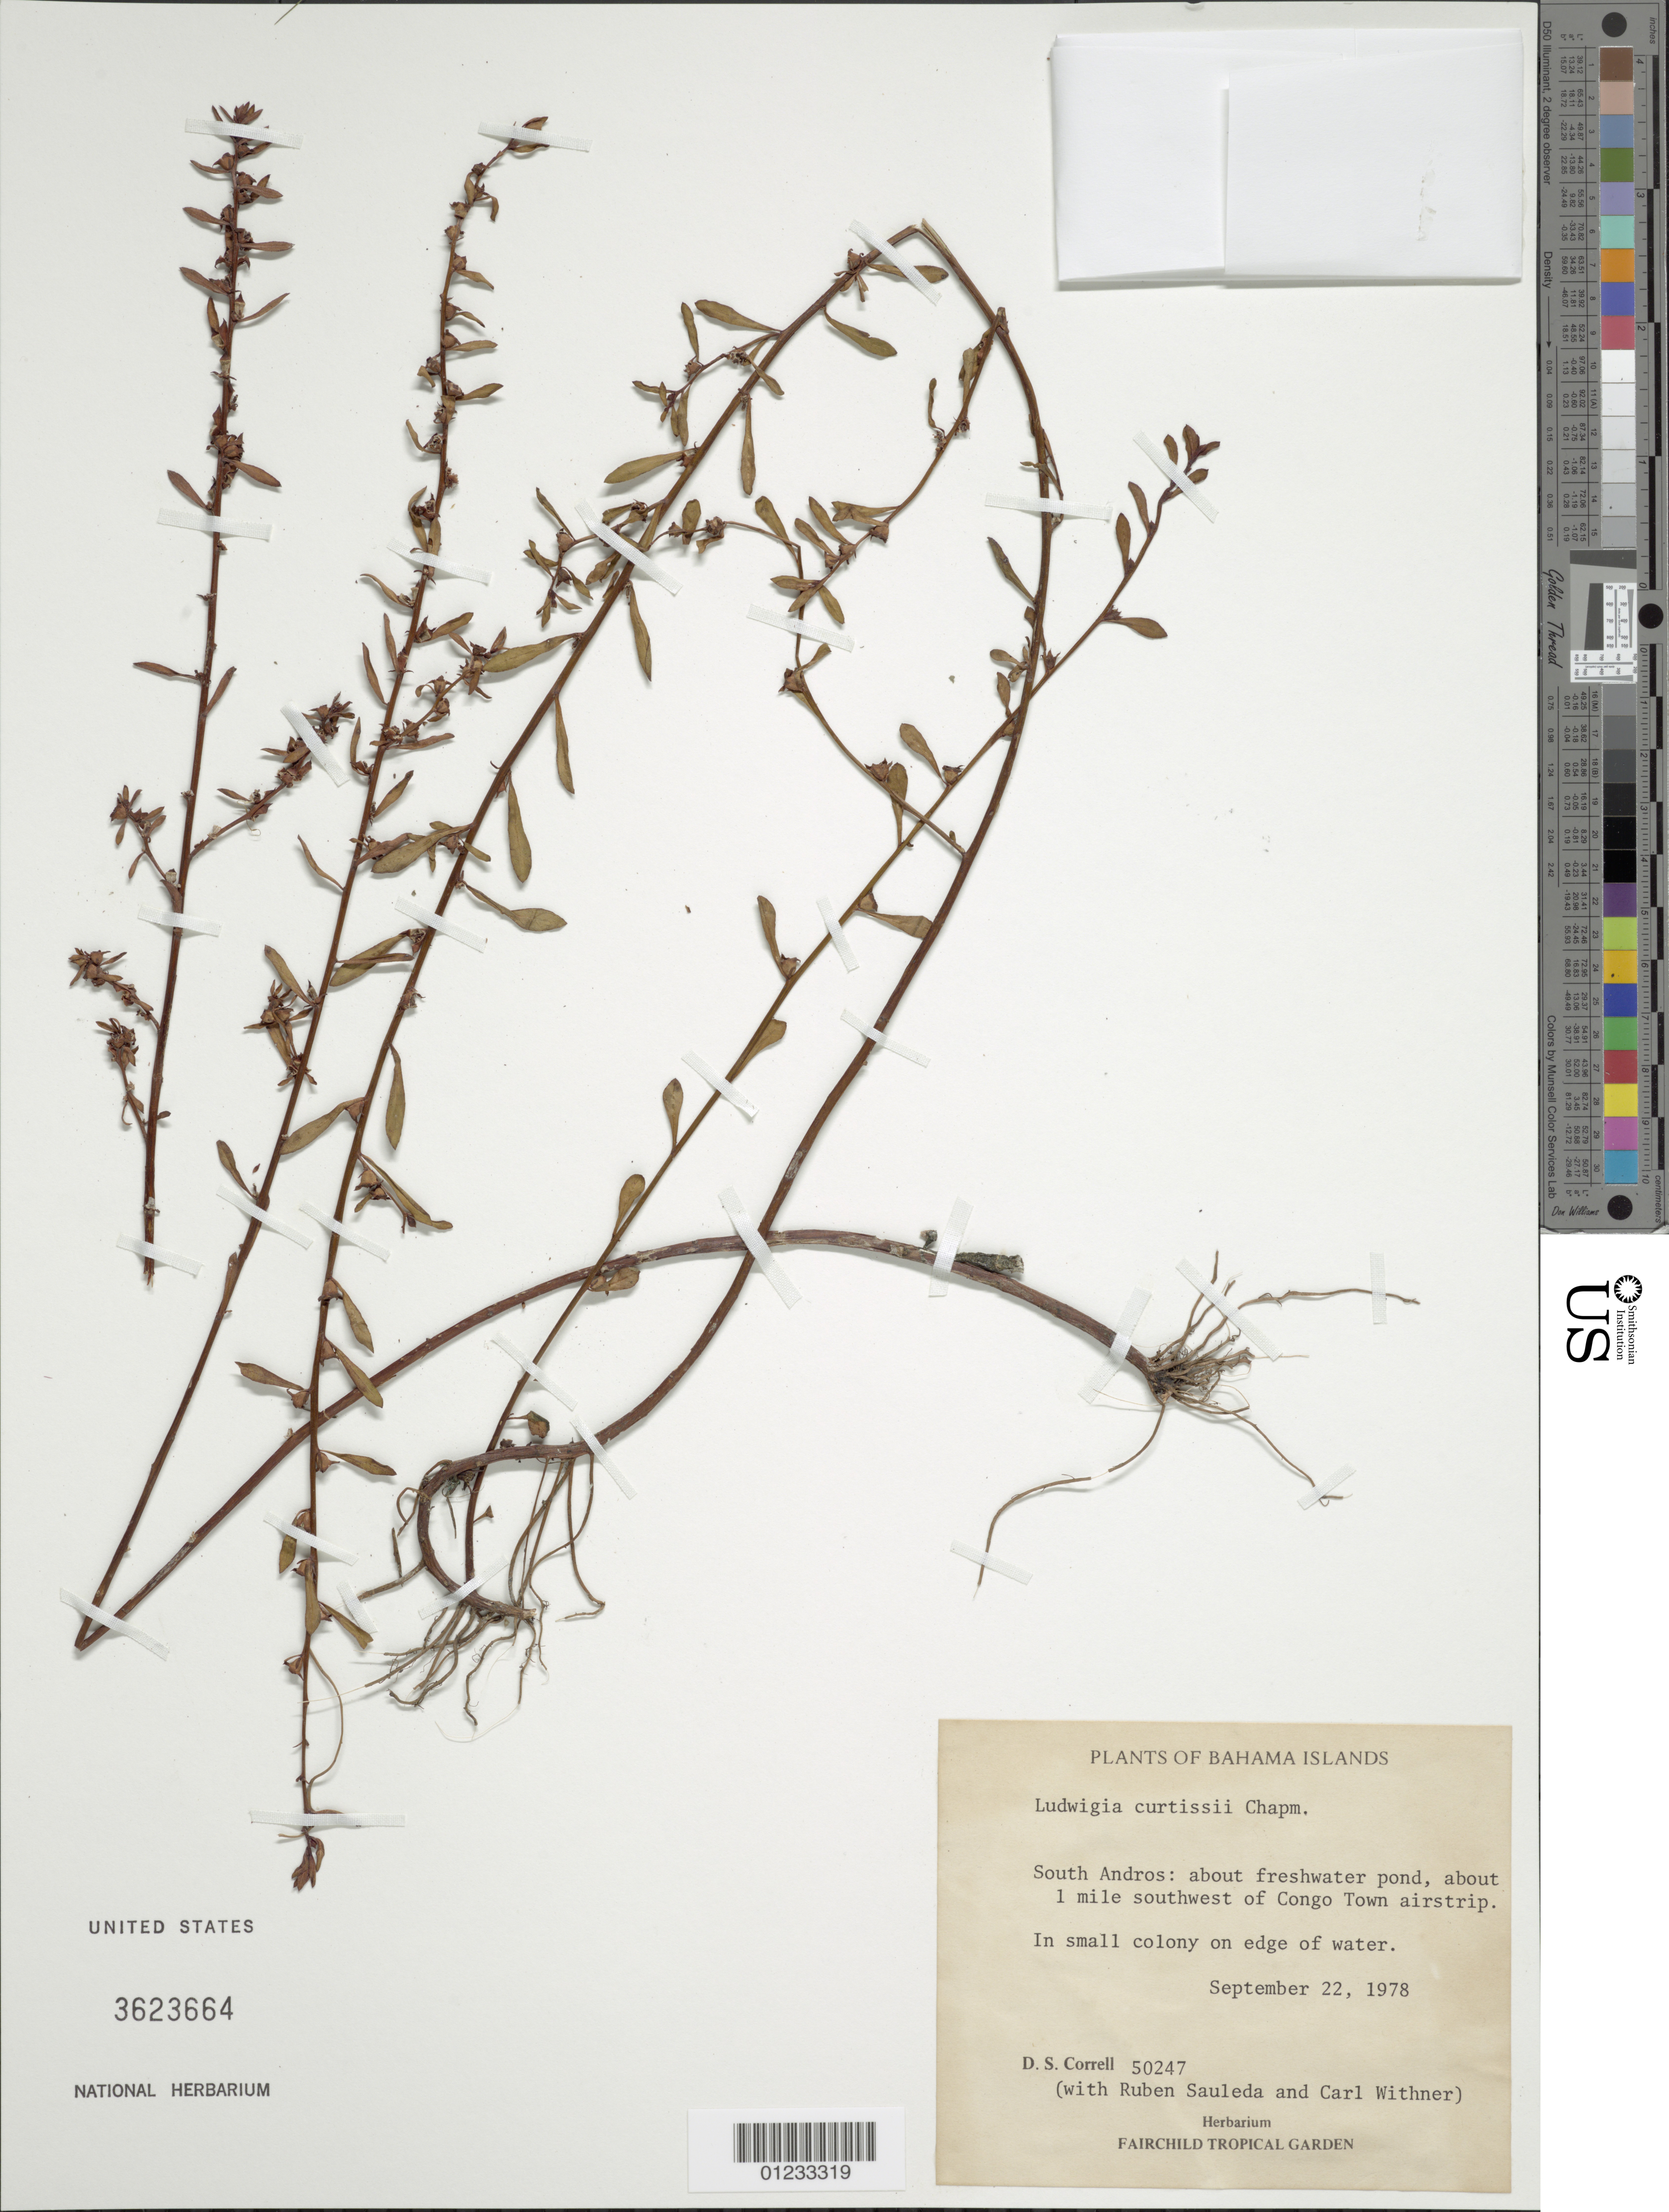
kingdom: Plantae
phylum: Tracheophyta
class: Magnoliopsida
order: Myrtales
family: Onagraceae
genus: Ludwigia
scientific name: Ludwigia curtissii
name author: Chapm.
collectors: D. S. Correll, R. Sauleda & C. L. Withner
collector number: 50247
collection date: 1978-09-22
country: Bahamas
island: South Andros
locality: In water of freshwater pond about 1 mile SW of Congo Town airstrip.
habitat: Edge of water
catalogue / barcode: US 3623664